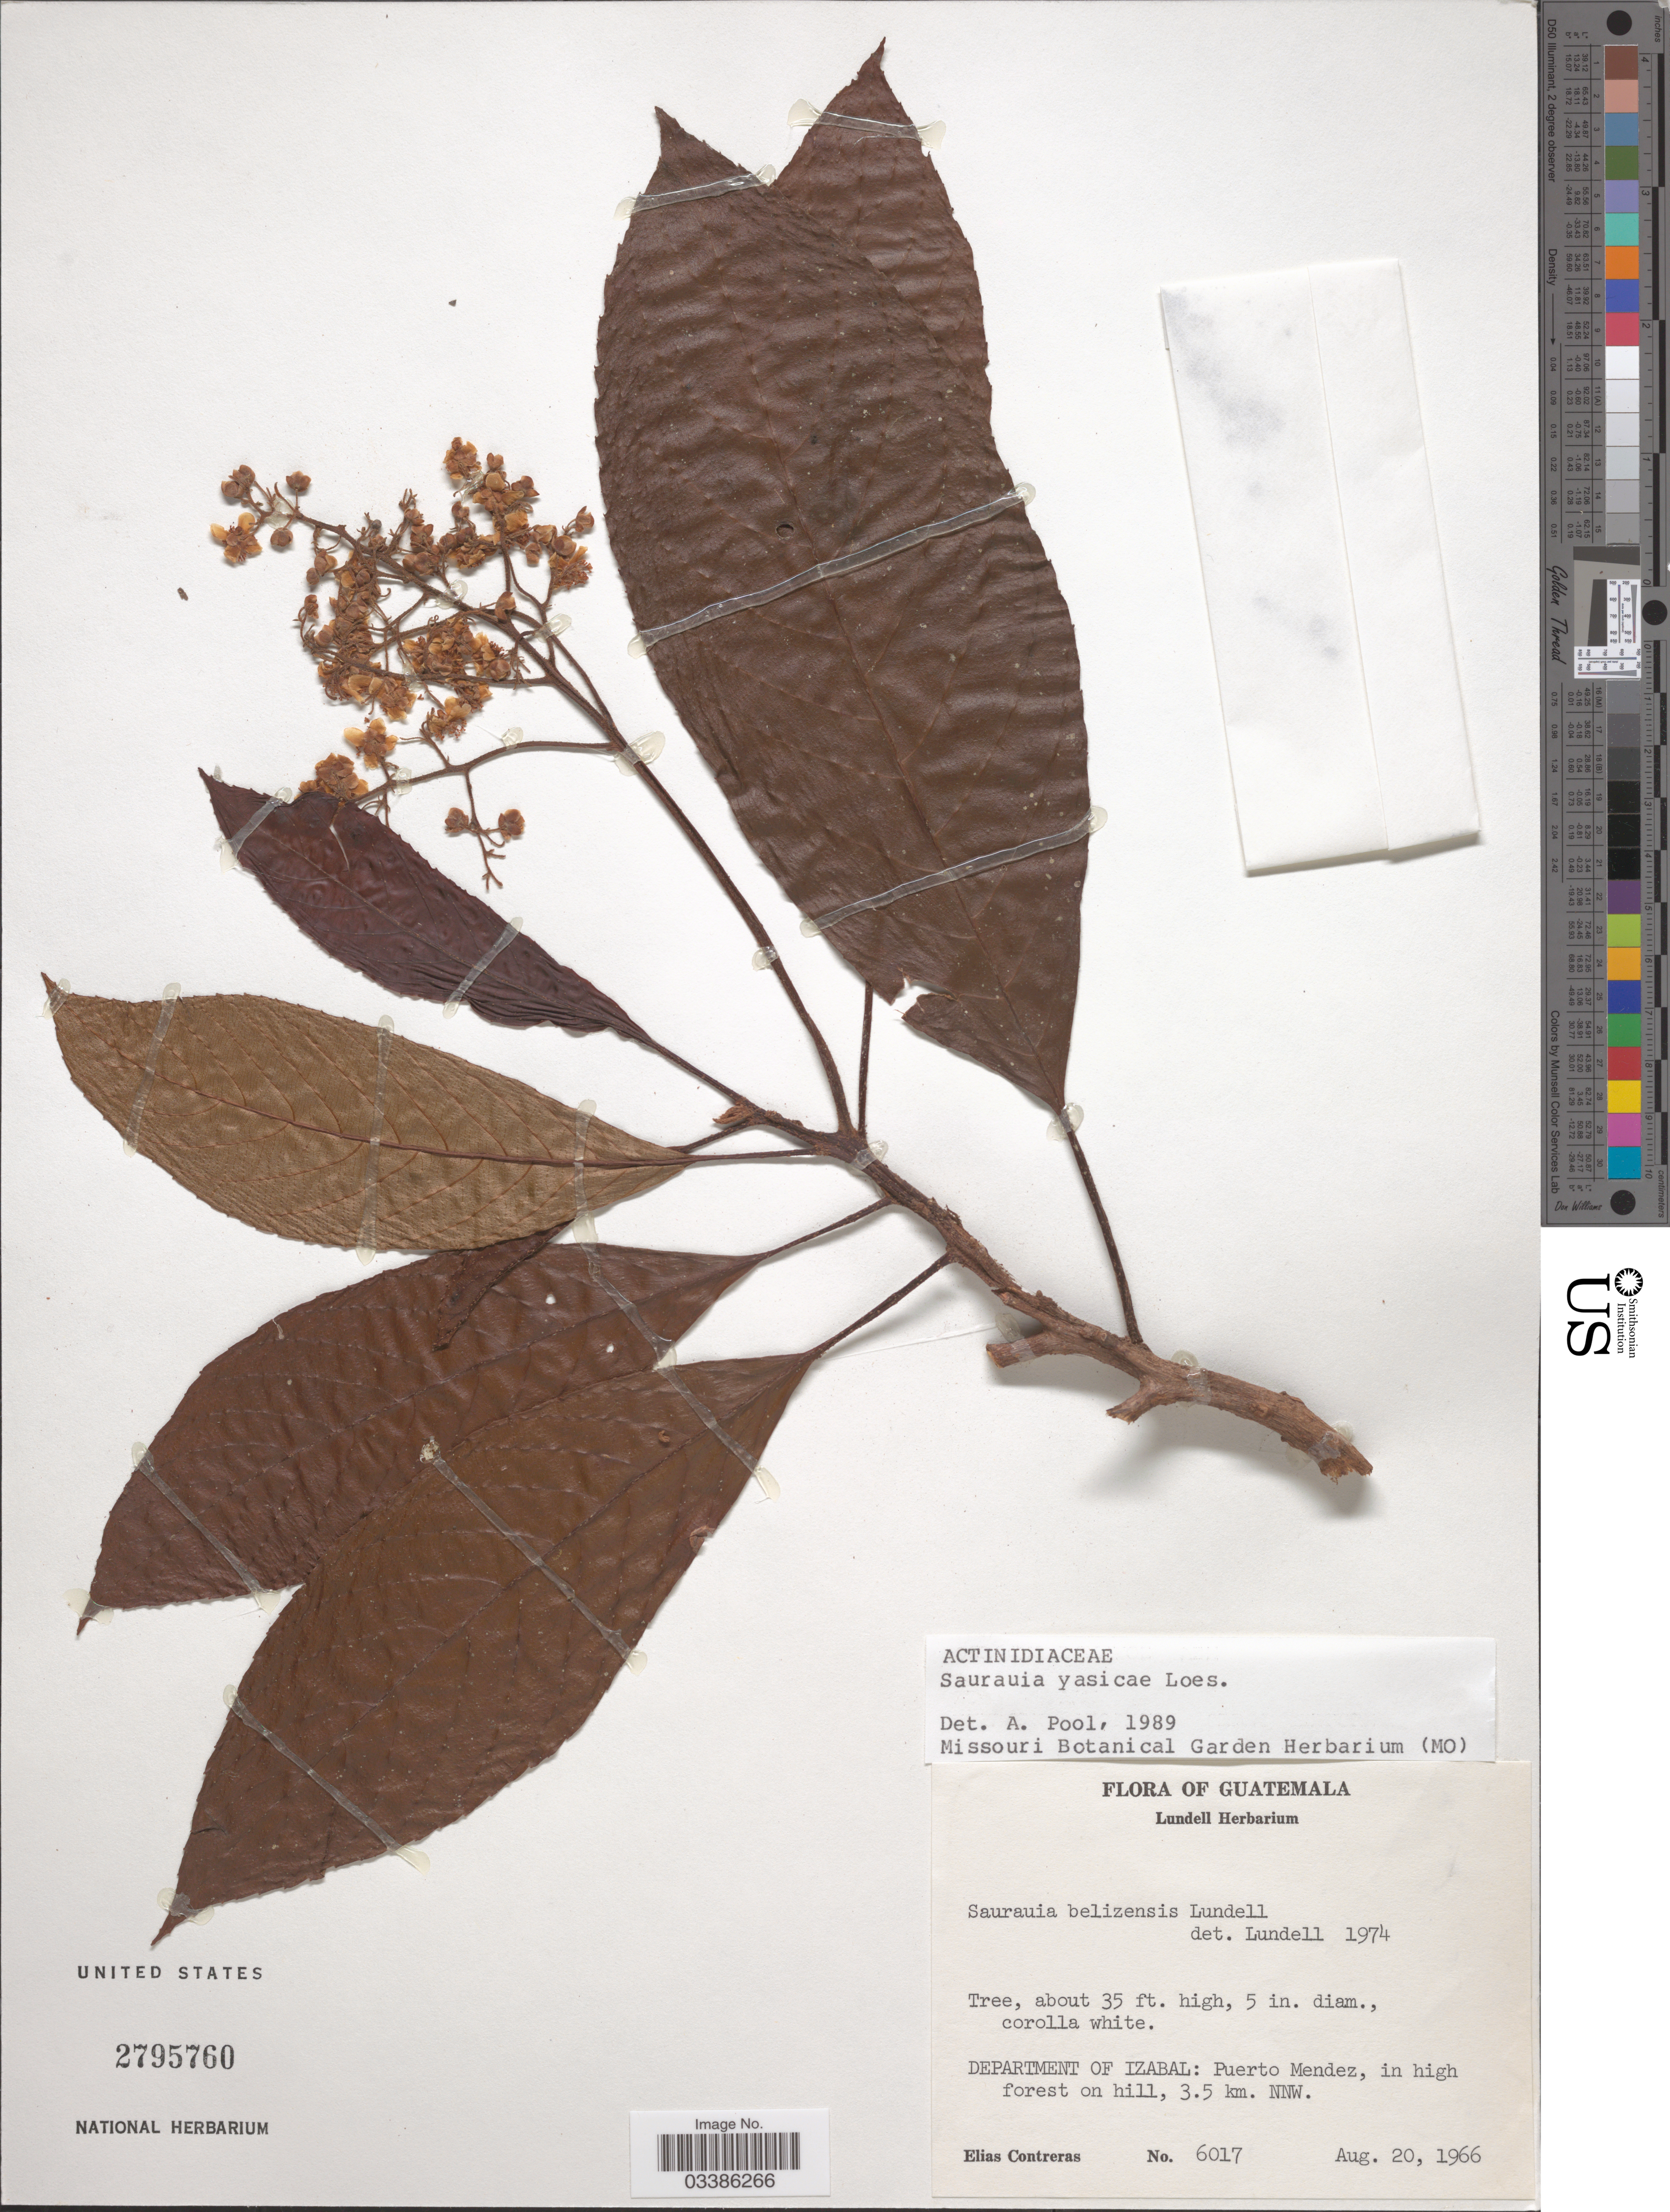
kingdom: Plantae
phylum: Tracheophyta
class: Magnoliopsida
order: Ericales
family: Actinidiaceae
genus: Saurauia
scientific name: Saurauia yasicae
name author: Loes.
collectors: E. Contreras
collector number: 6017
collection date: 1966-08-20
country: Guatemala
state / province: Izabal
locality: Department of Izabal: Puerto Mendez, in high forest on hill, 3.5 km. NNW.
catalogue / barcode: US 2795760